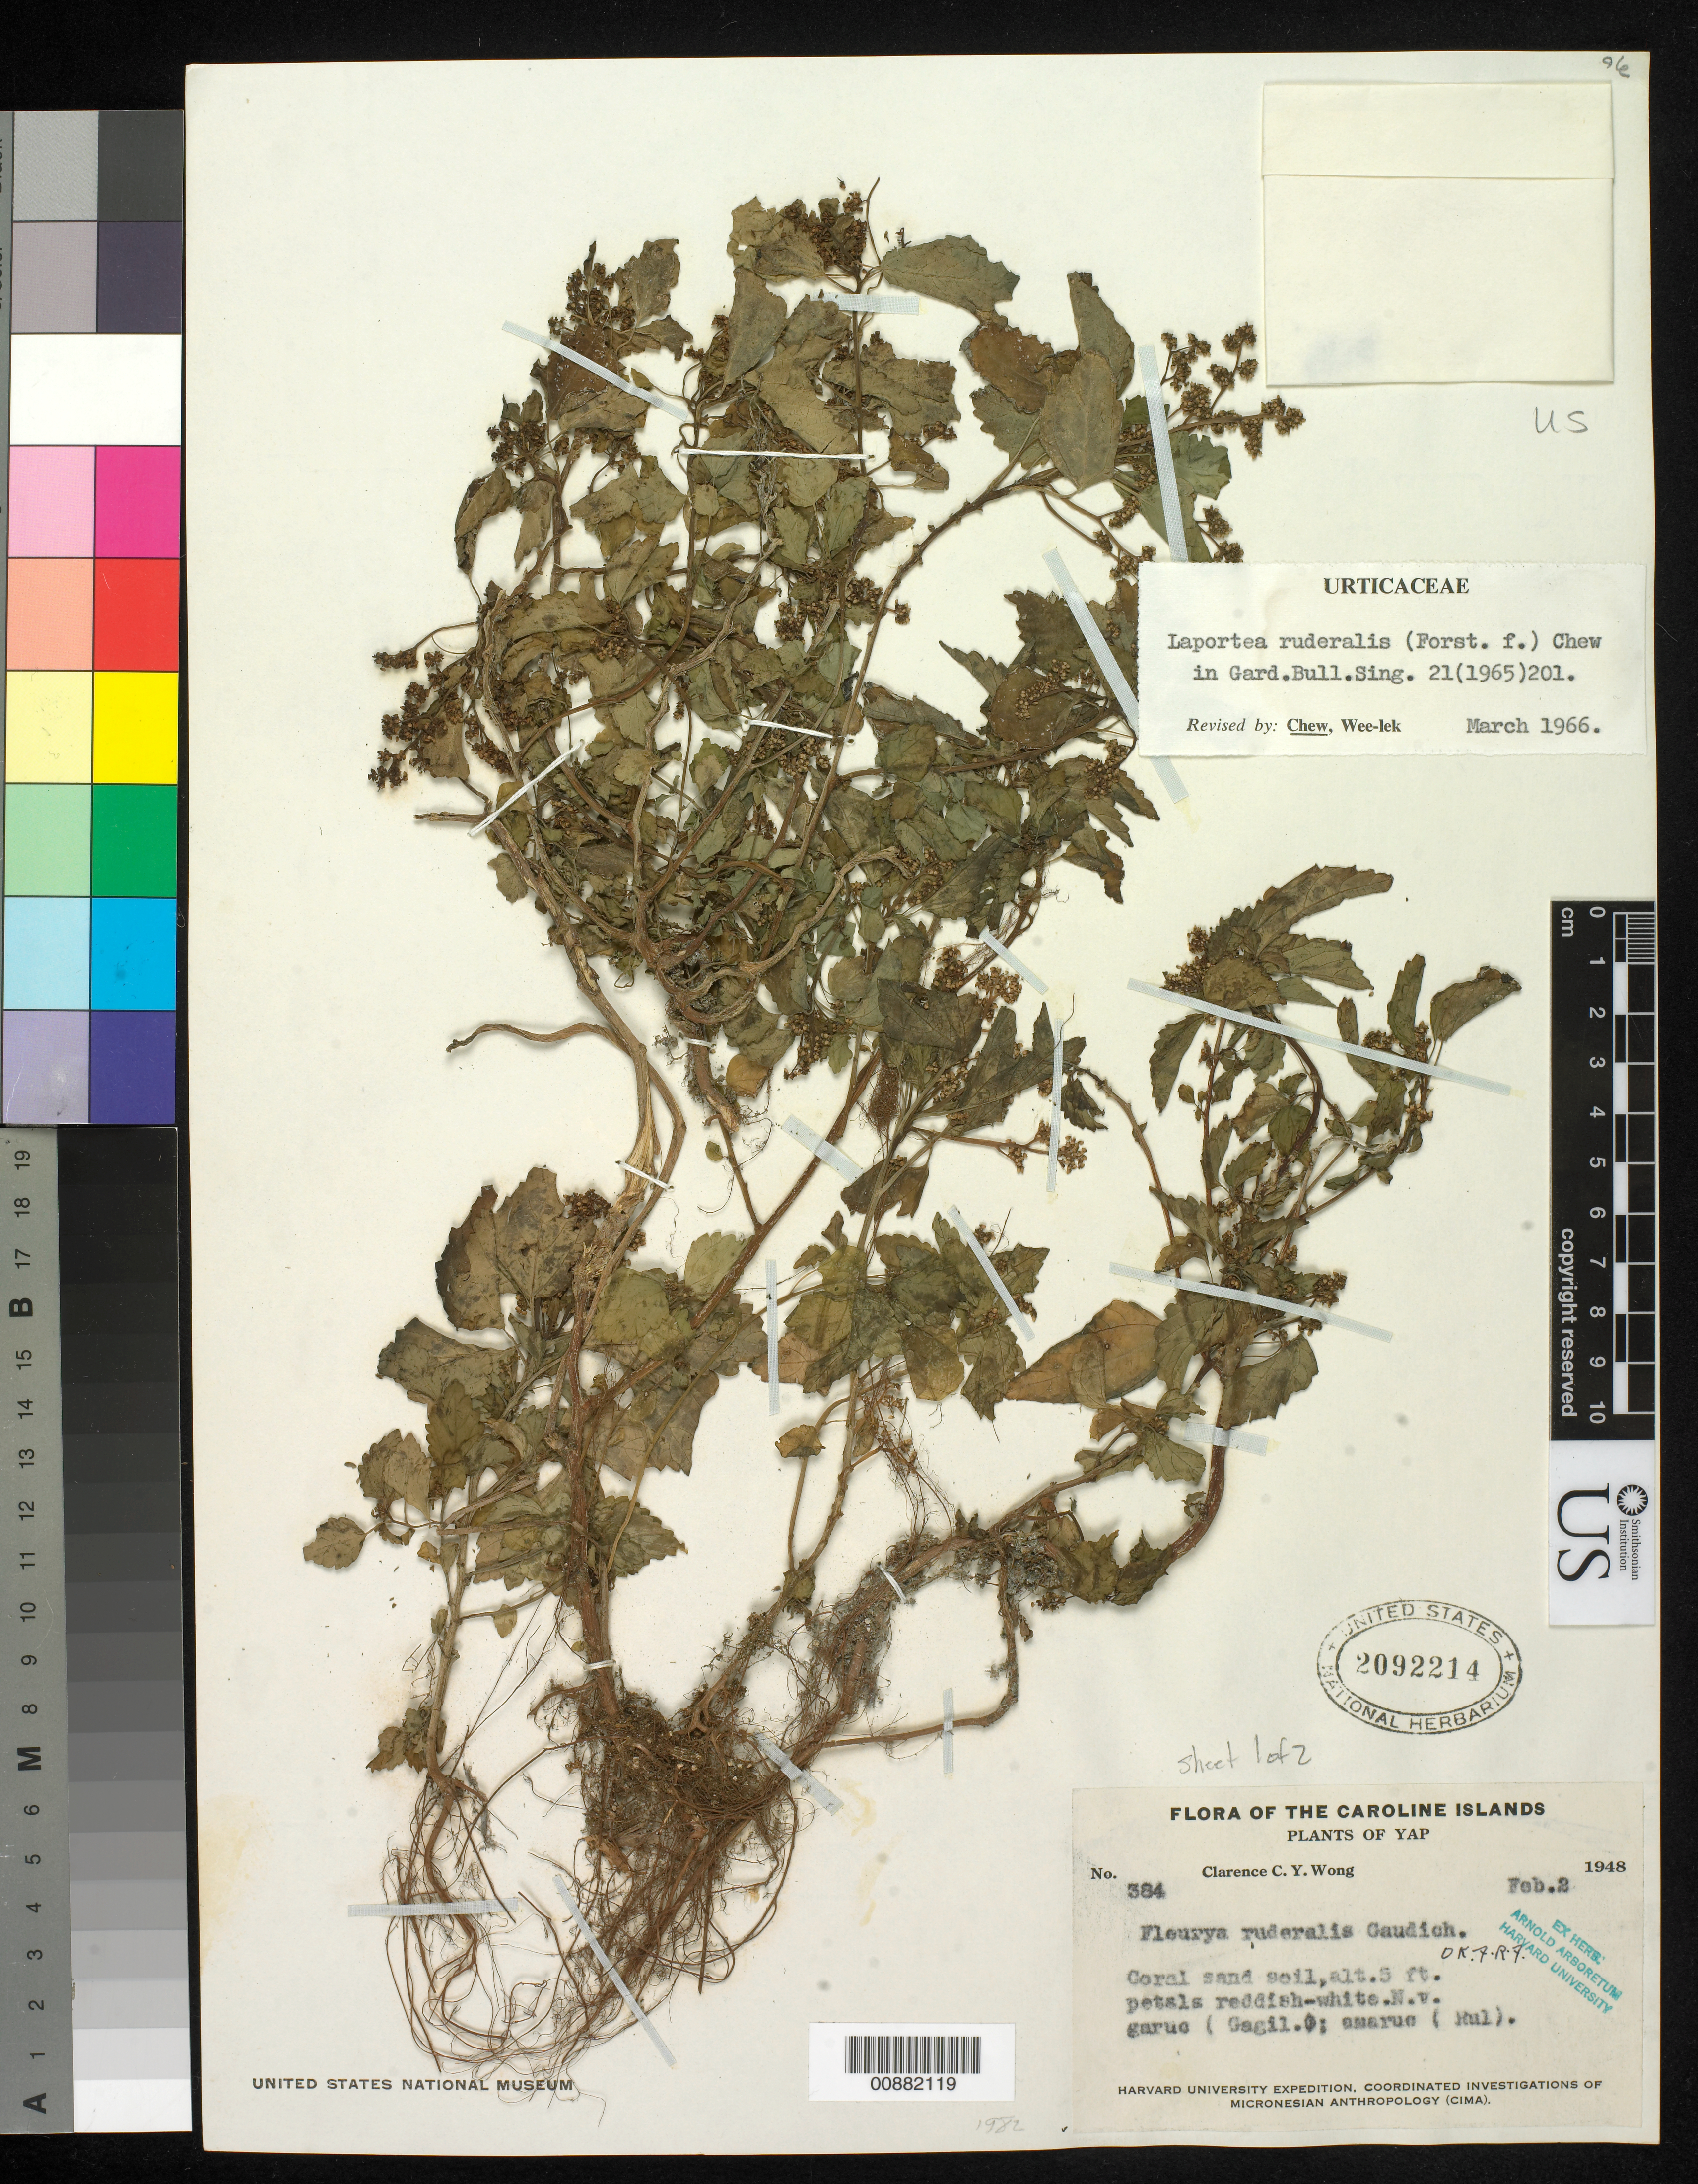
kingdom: Plantae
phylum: Tracheophyta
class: Magnoliopsida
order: Rosales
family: Urticaceae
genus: Laportea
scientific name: Laportea ruderalis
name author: (G. Forst.) Chew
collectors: C. Wong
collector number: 384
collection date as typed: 02 Feb 1948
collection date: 1948-02-02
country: Micronesia, Federated States of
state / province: Yap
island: Yap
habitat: Coral sand soil.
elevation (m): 2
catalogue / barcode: US 2092214